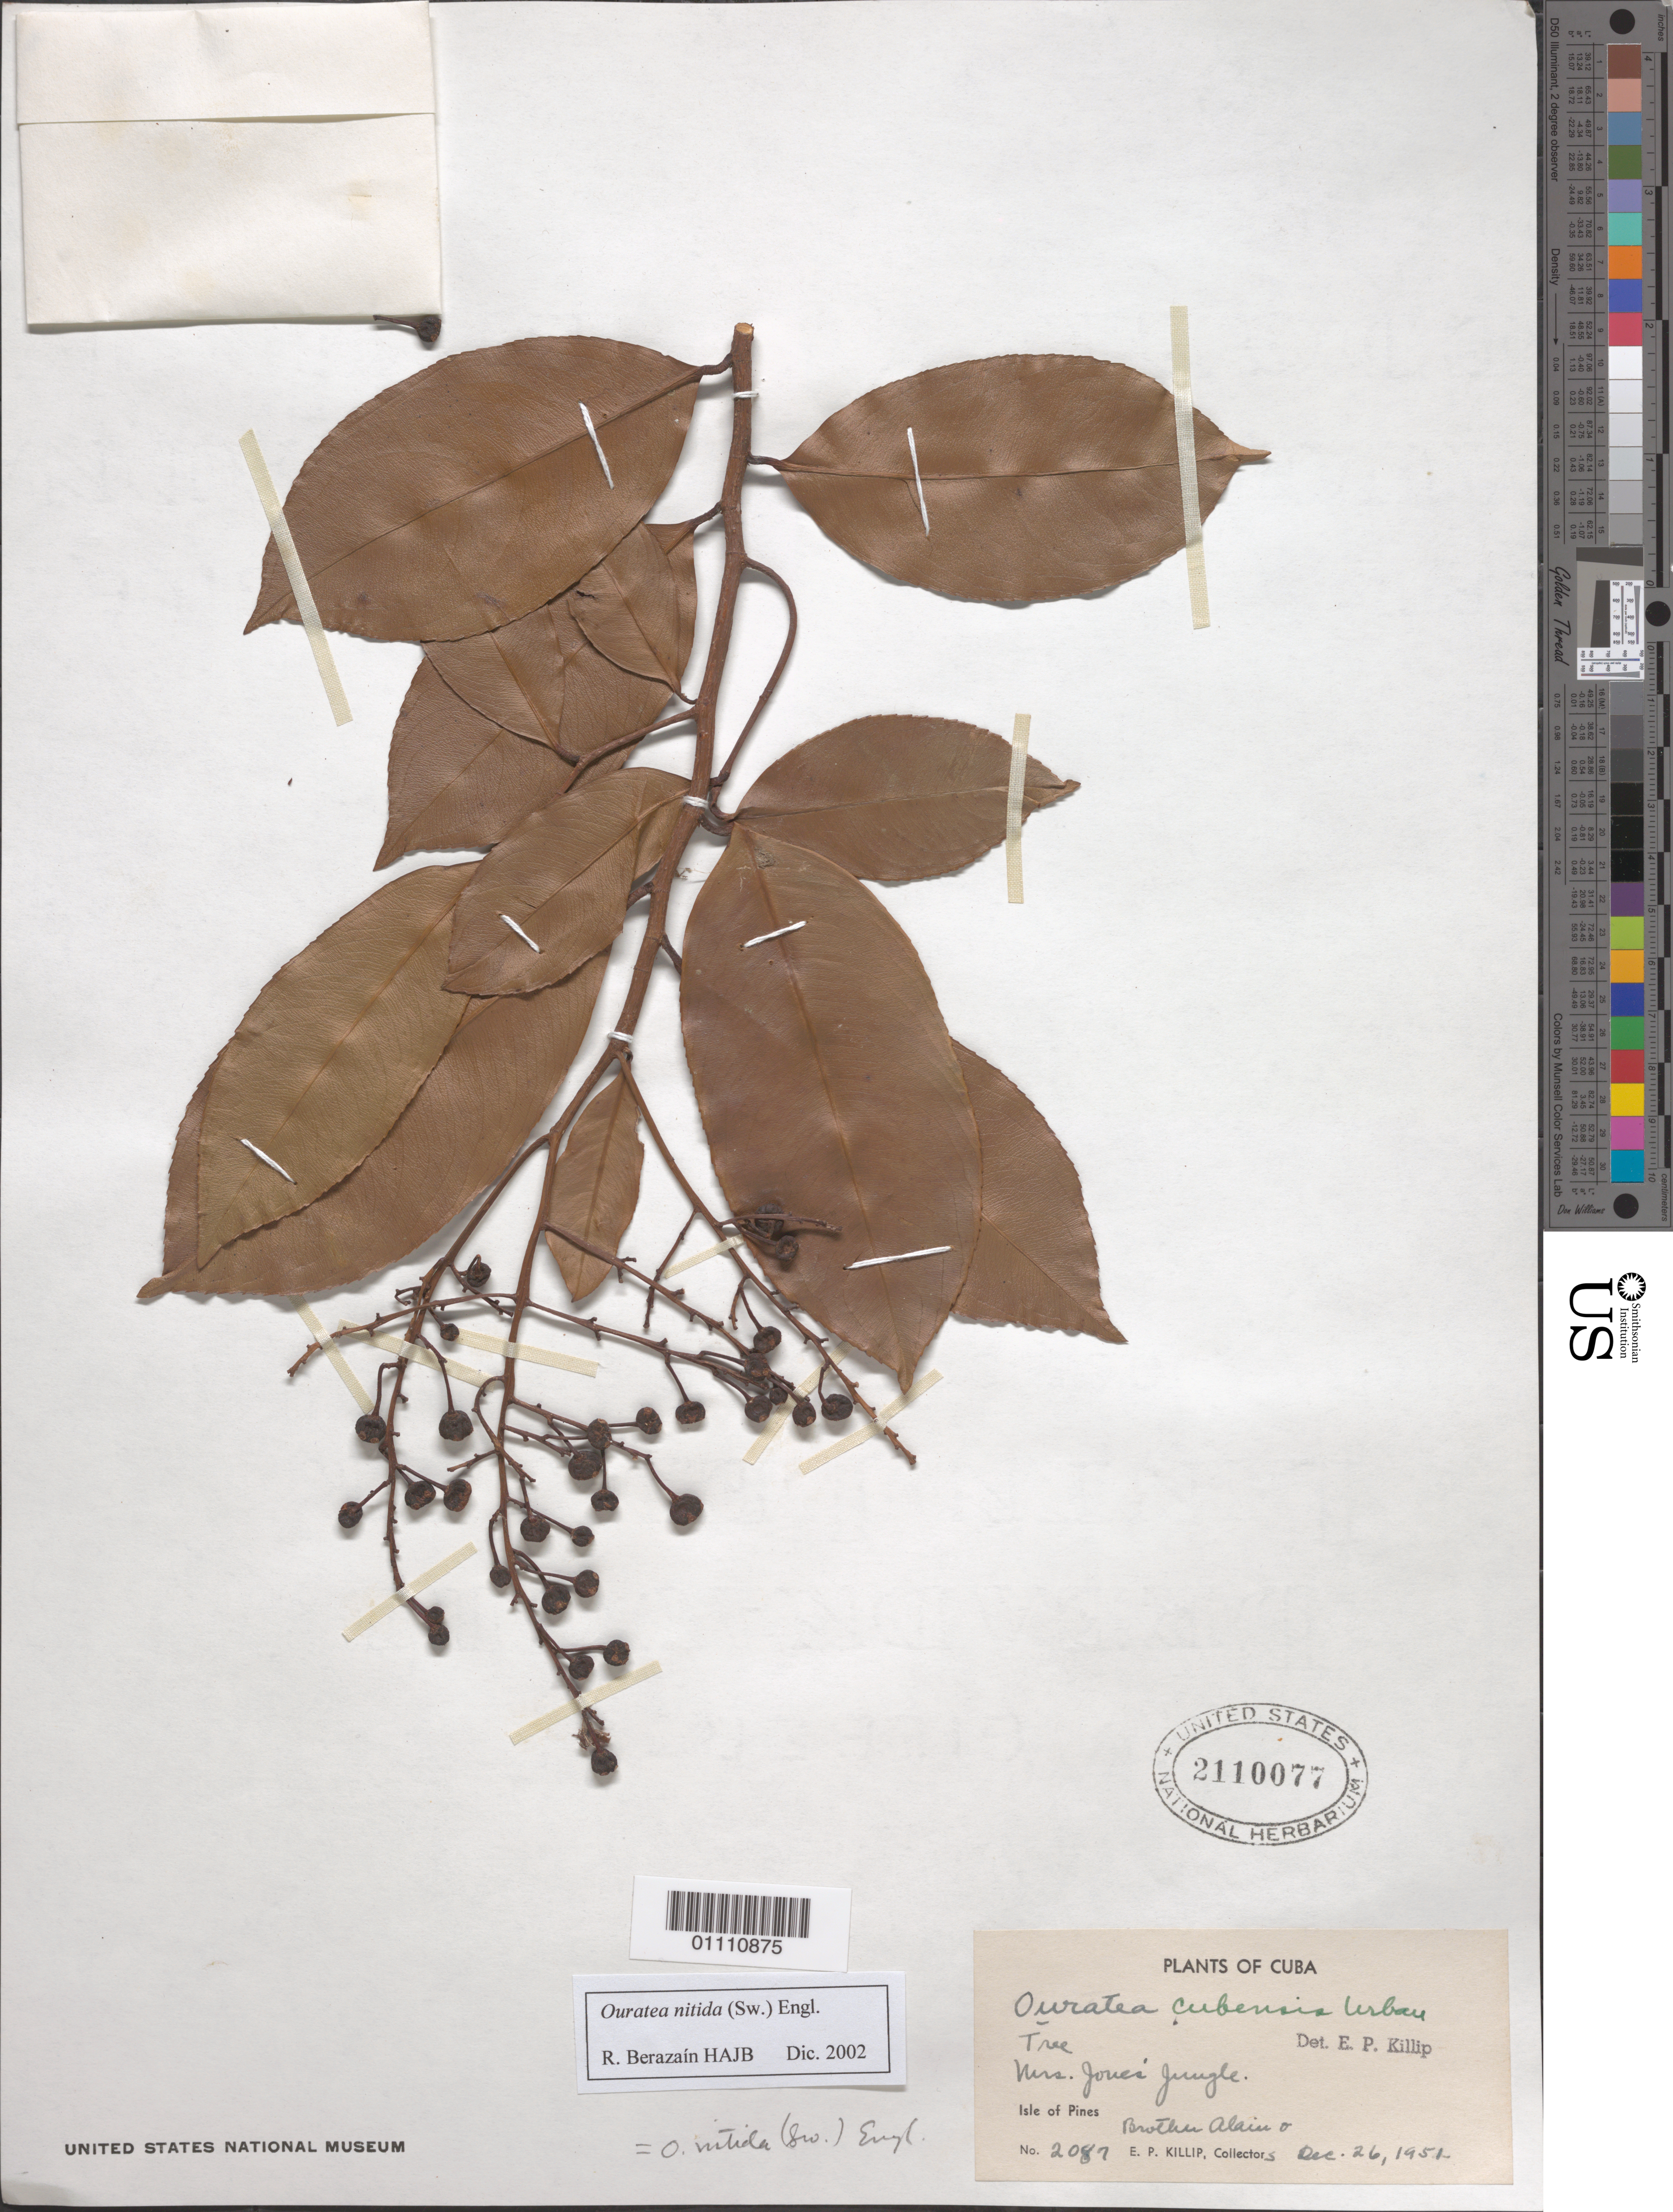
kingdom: Plantae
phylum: Tracheophyta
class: Magnoliopsida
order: Malpighiales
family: Ochnaceae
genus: Ouratea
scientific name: Ouratea nitida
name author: (Sw.) Engl.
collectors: A. H. Liogier & E. P. Killip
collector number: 2087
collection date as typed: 26 Dec 1951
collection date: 1951-12-26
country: Cuba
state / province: Isla de La Juventud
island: Isla de la Juventud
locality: Isle of Pines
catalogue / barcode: US 2110077